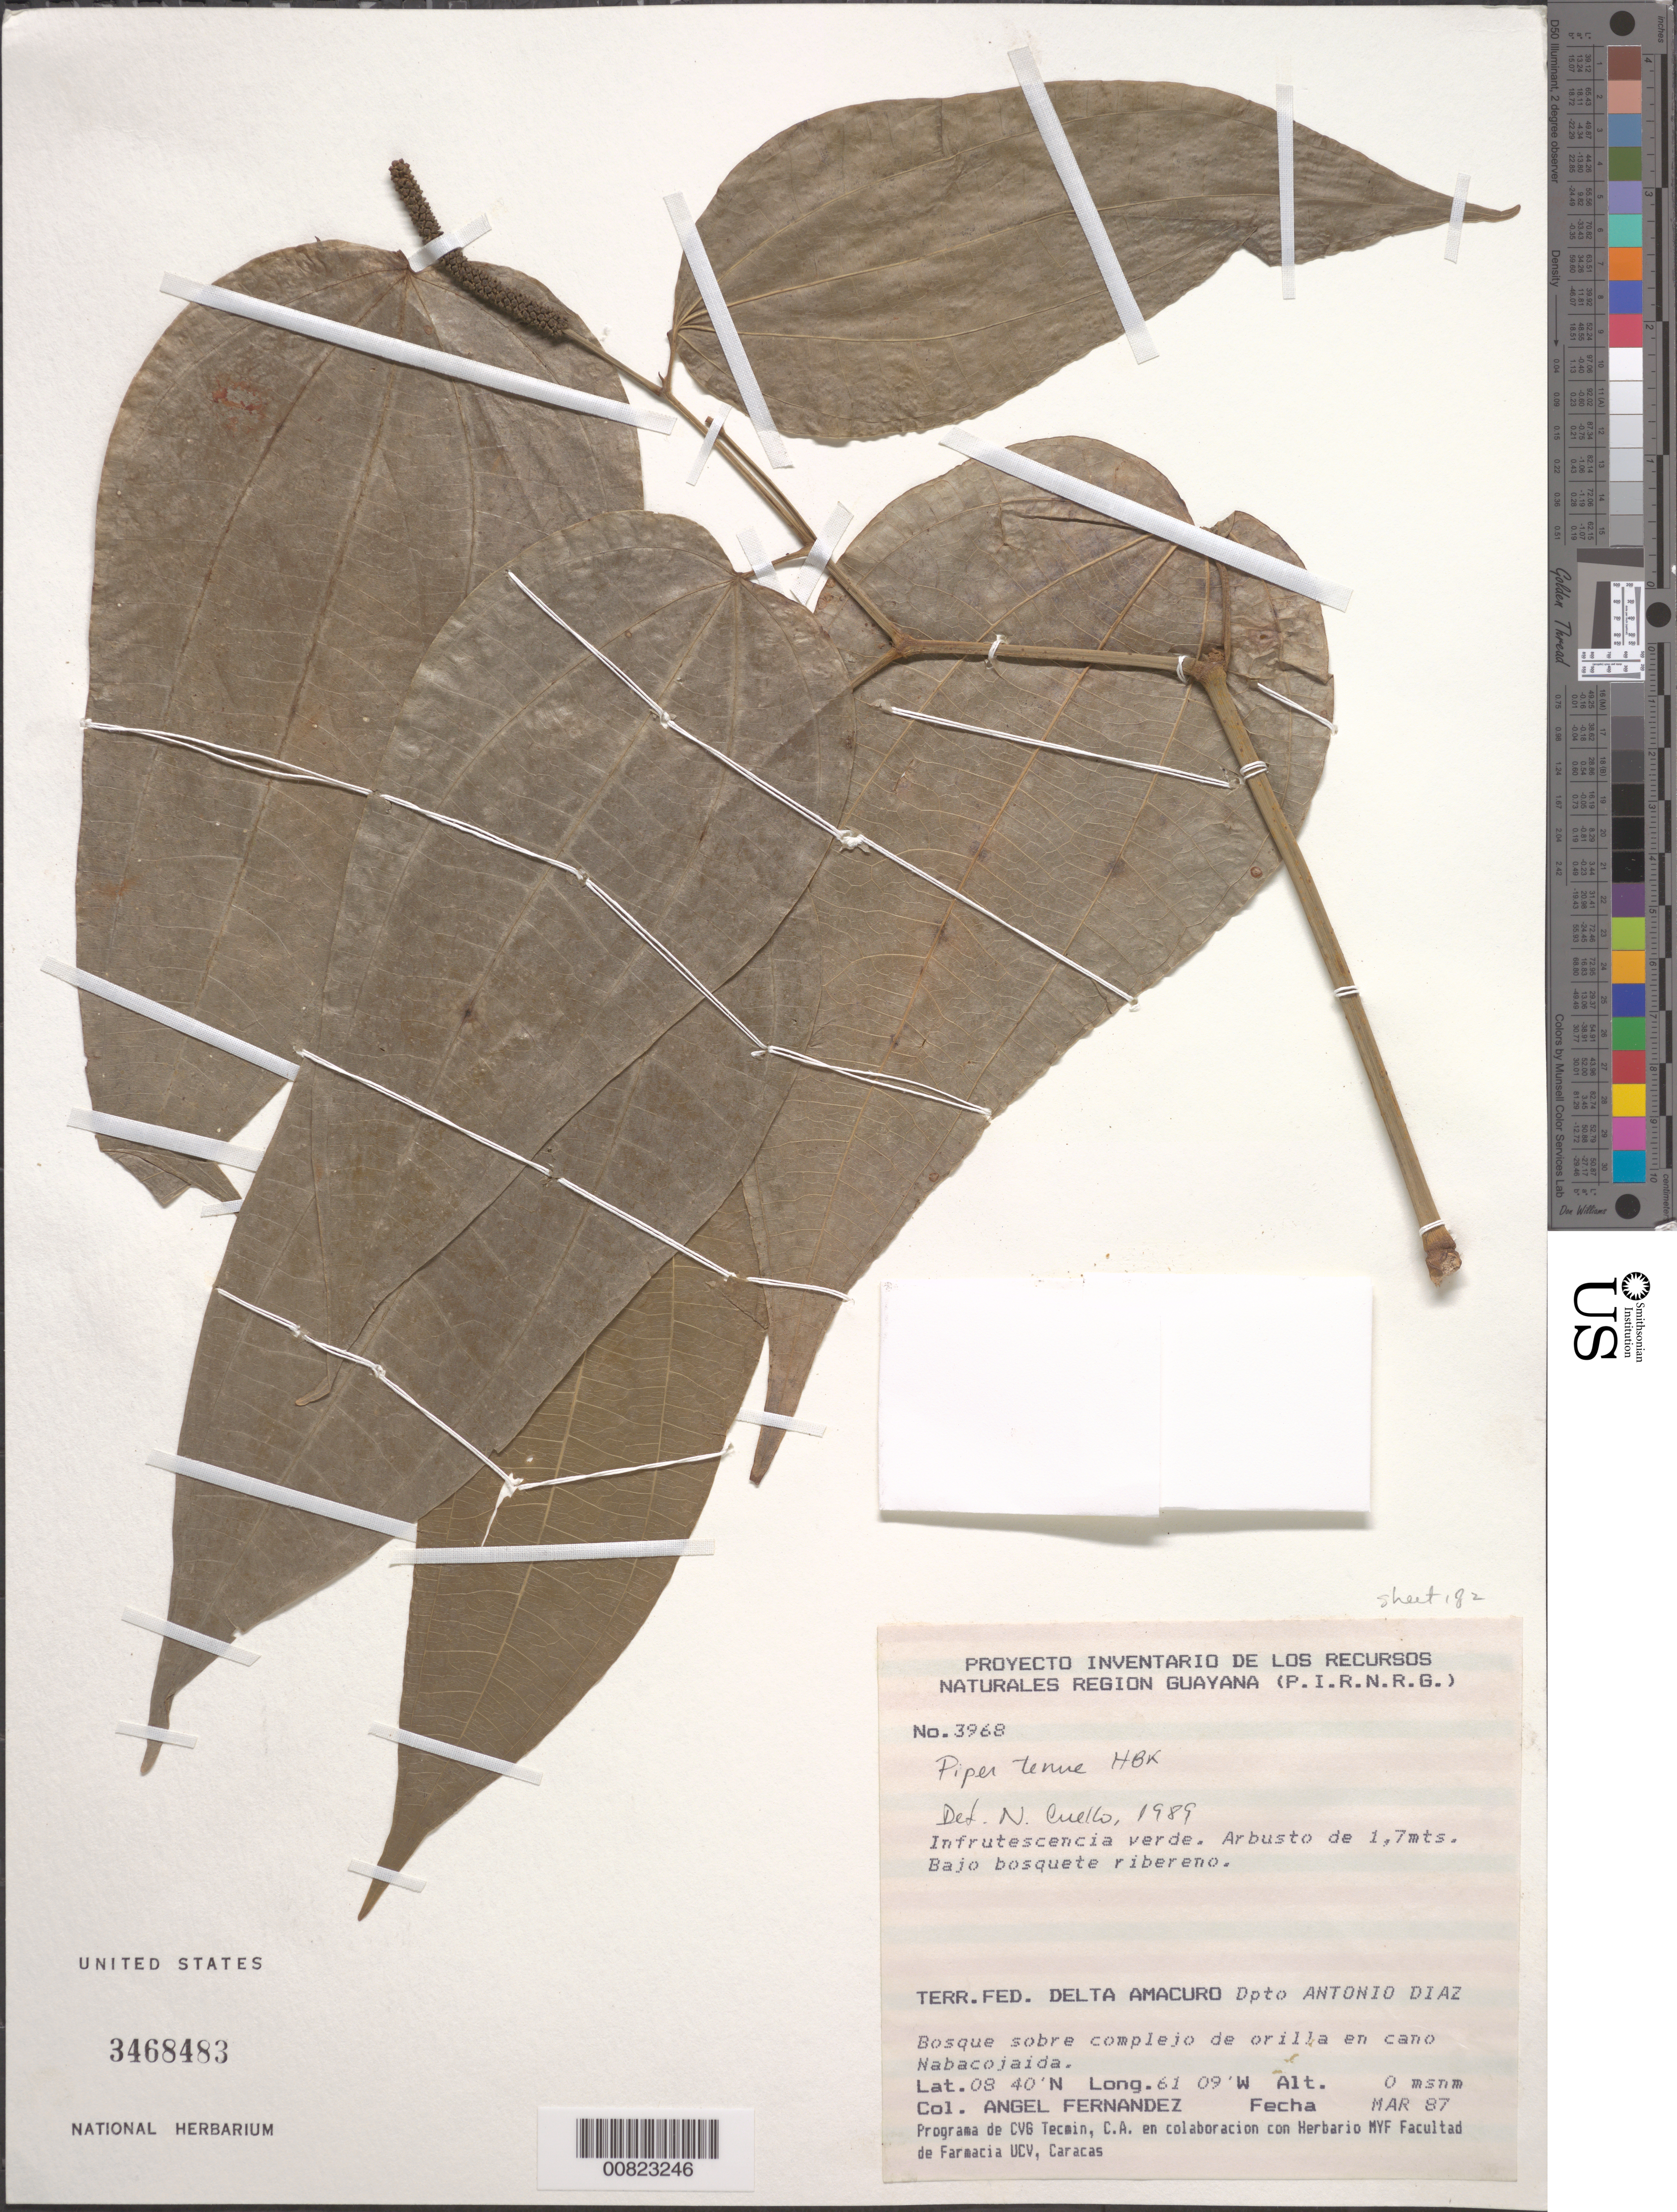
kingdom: Plantae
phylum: Tracheophyta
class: Magnoliopsida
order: Piperales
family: Piperaceae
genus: Piper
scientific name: Piper tenue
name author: Kunth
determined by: Cuello, Nidia L.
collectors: A. Fernández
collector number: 3968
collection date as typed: Feb-87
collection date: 1987-02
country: Venezuela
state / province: Delta Amacuro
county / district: Antonio Díaz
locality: Caño Nabacojaida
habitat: Bosque sobre complejo de orilla en caño; bajo bosquete ribereno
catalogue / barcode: US 3468483